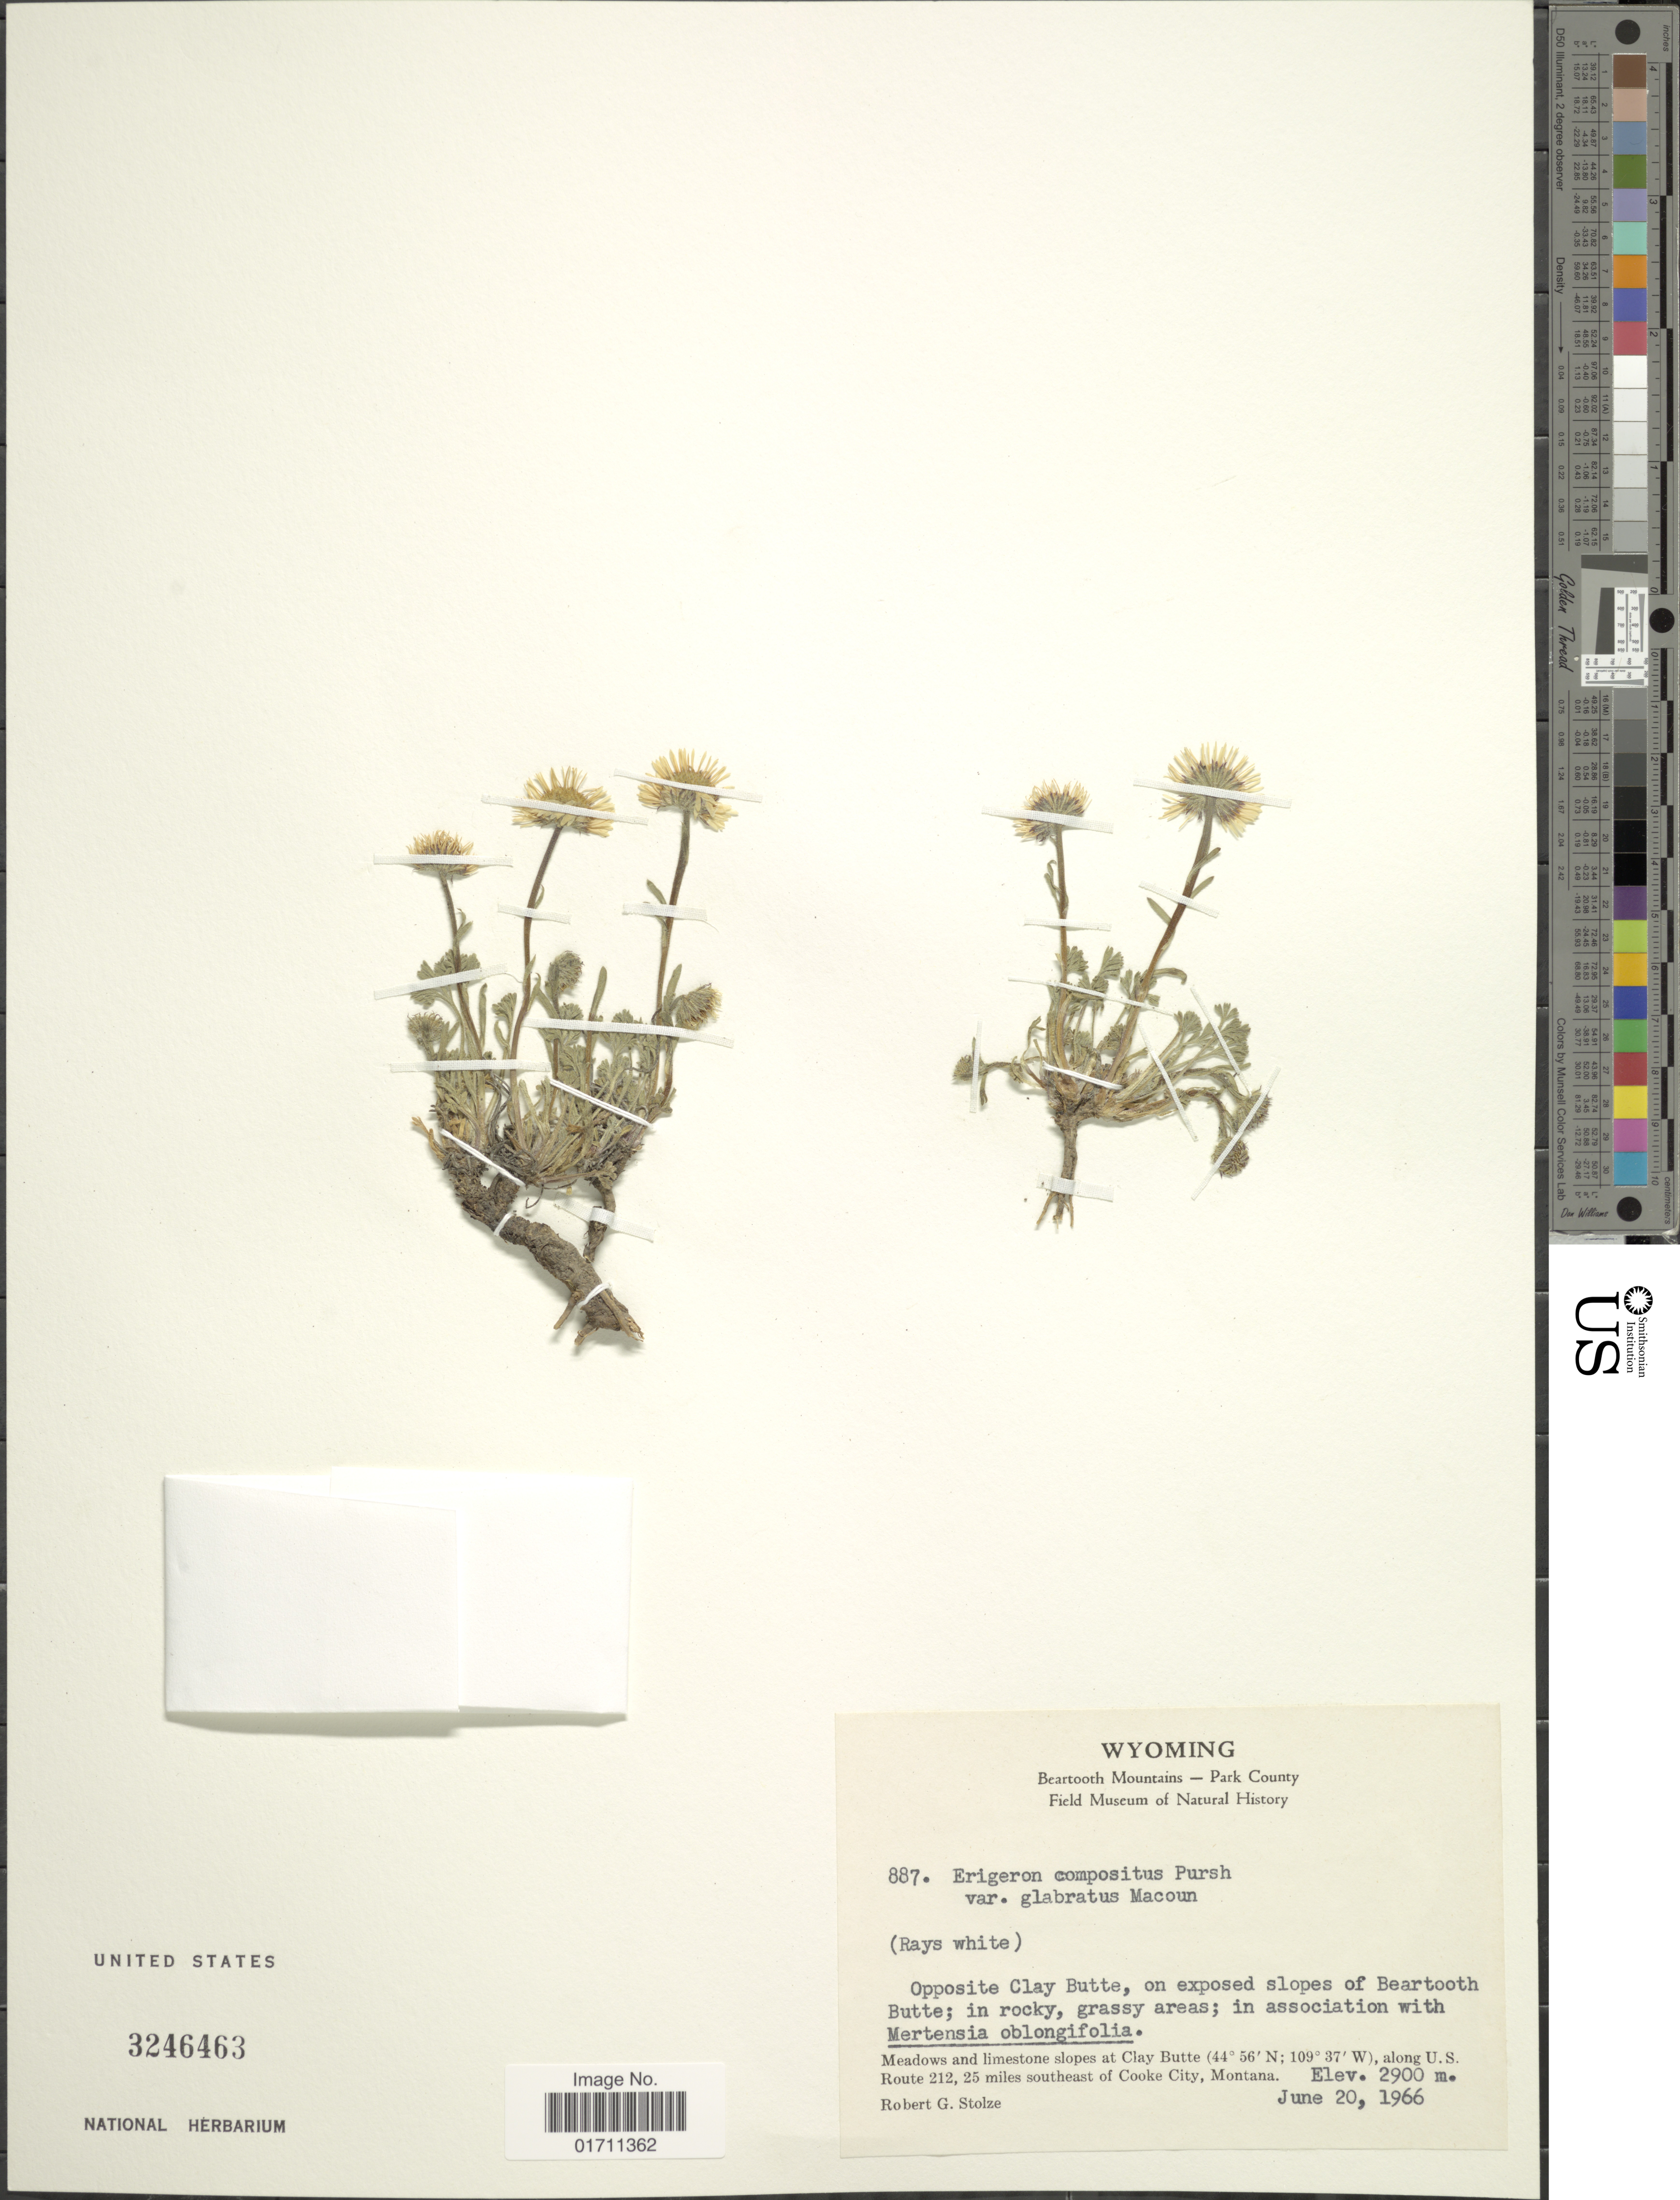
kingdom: Plantae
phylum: Tracheophyta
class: Magnoliopsida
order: Asterales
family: Asteraceae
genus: Erigeron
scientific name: Erigeron compositus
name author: Pursh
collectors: R. G. Stolze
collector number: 887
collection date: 1966-06-20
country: United States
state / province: Montana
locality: Wyoming, Beartooth Mountains - Park County, Opposite Clay Butte, on exposed slope of Beartooth Butte; in rocky, grassy areas, Meadows and limestone slopes at Clay Butte, along U.S. Route 212, 25 miles southeast of Cooke City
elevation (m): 2900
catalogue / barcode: US 3246463